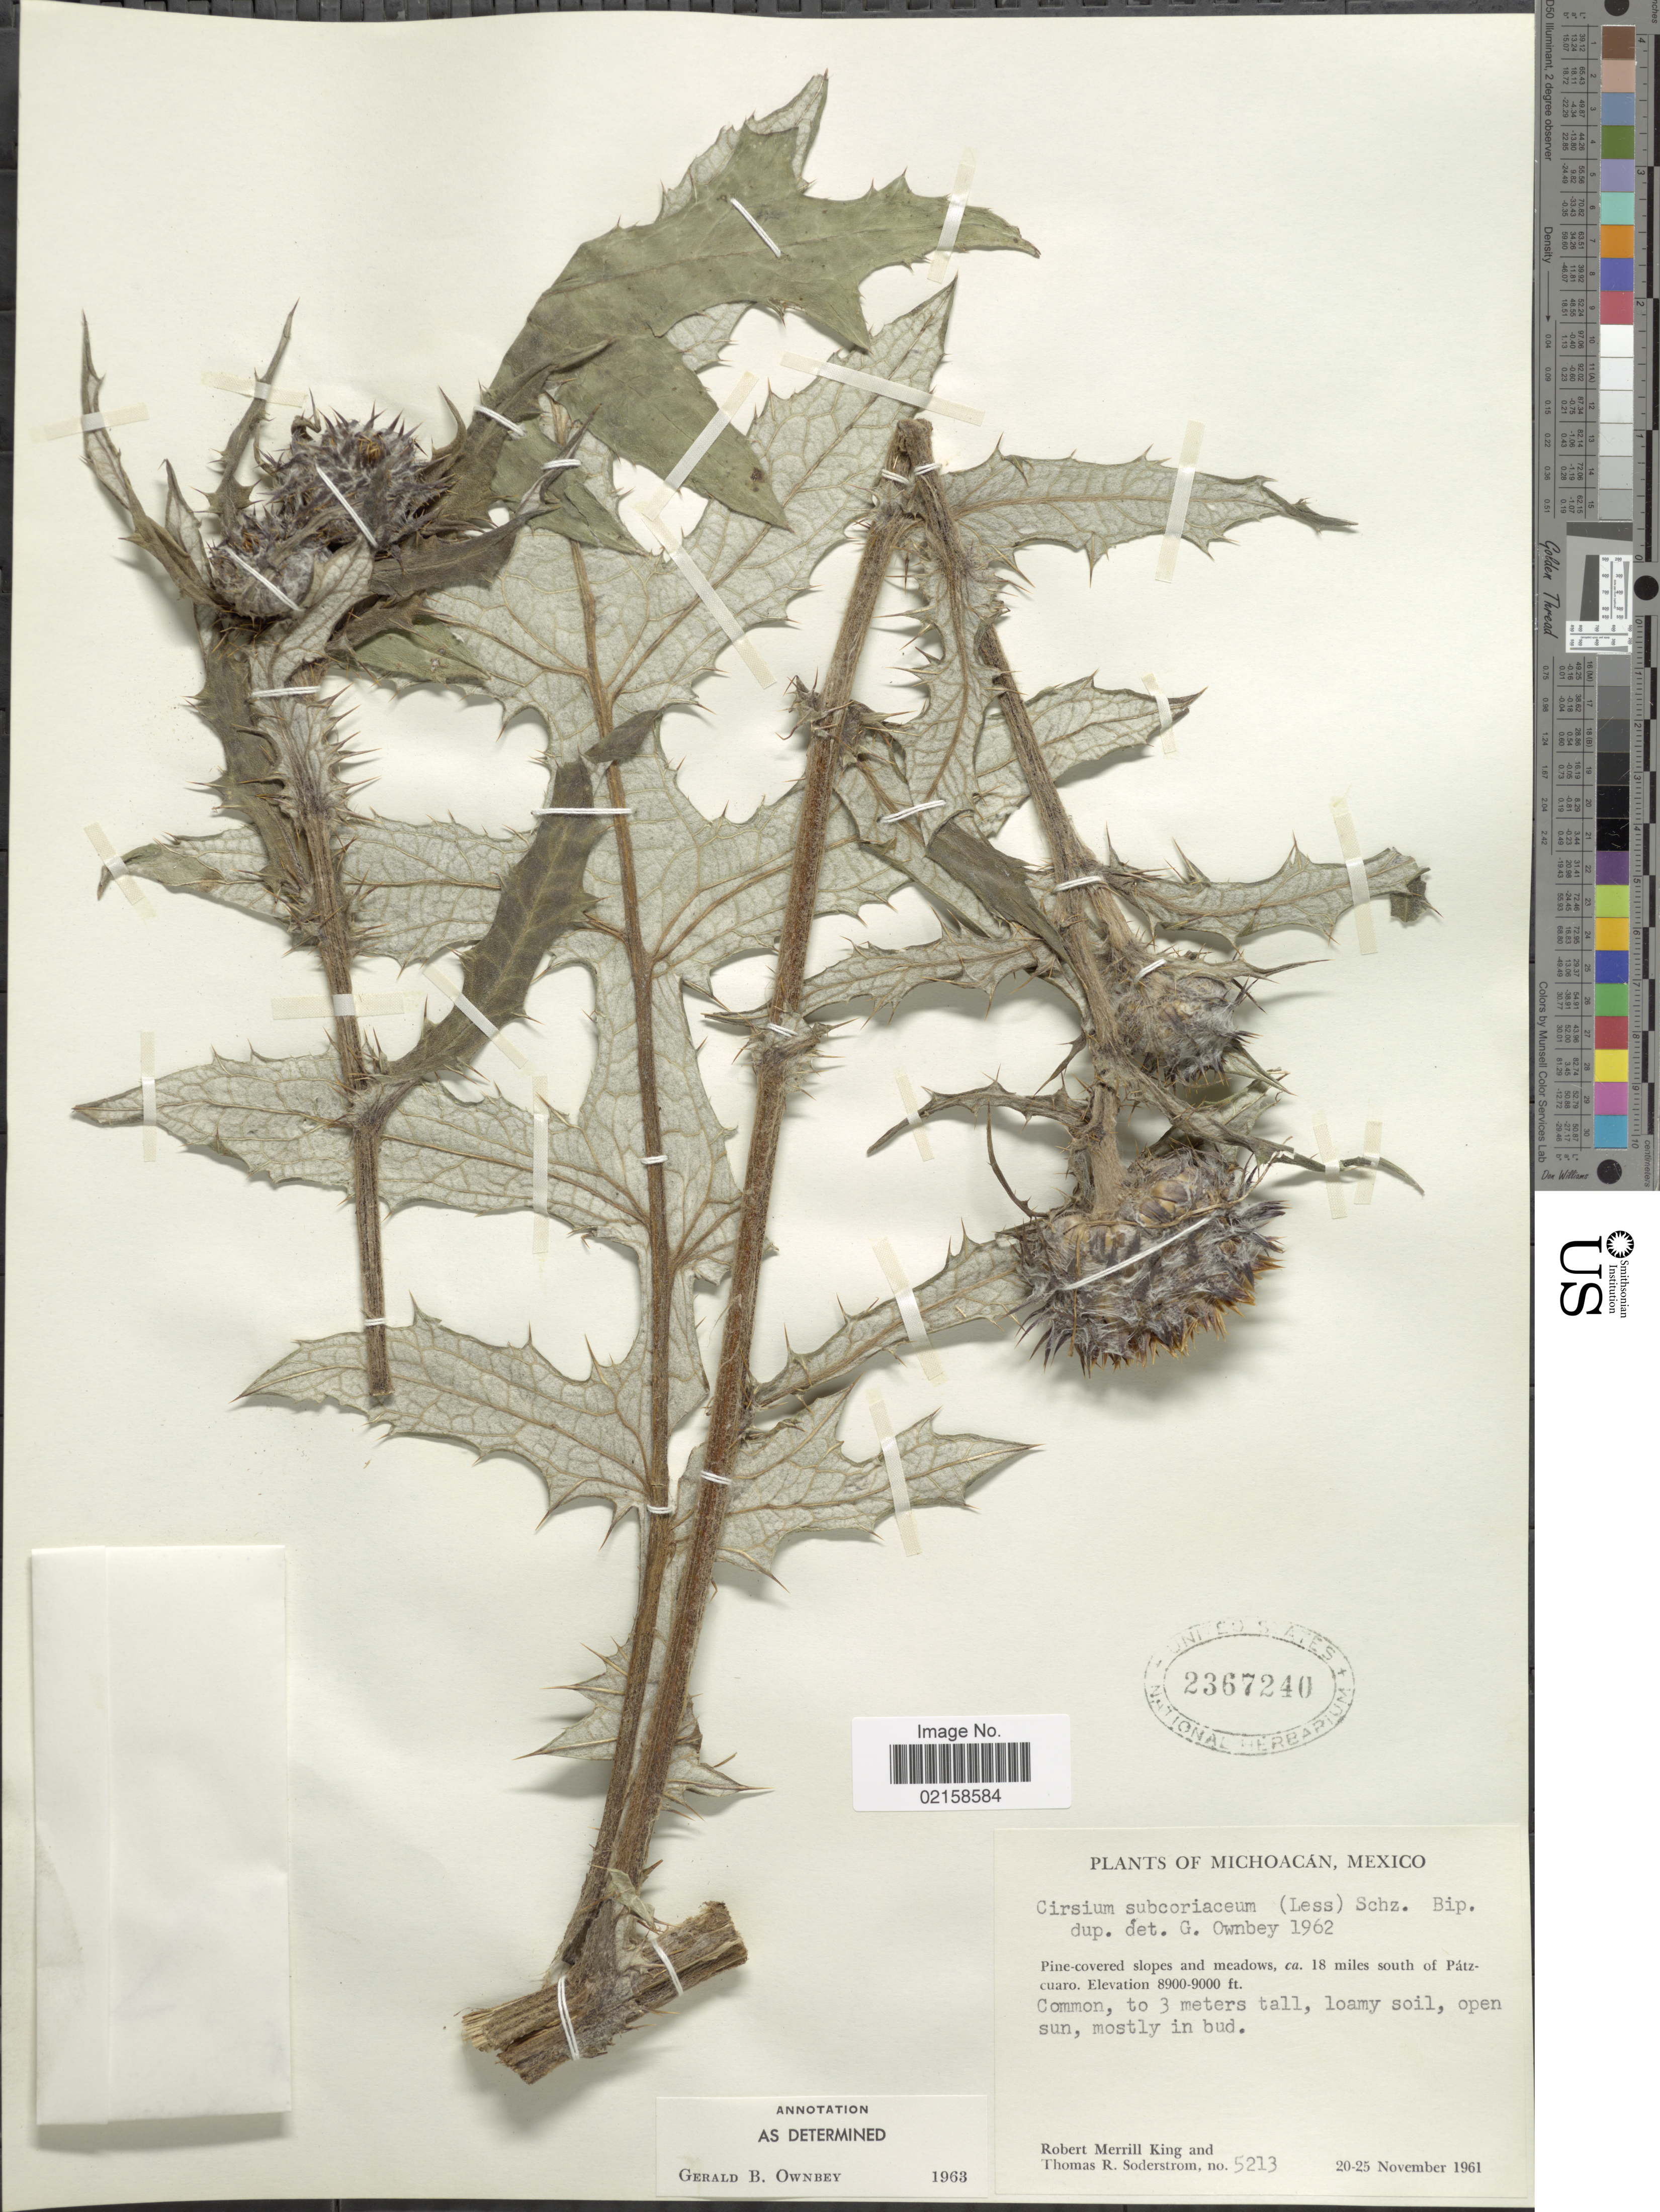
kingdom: Plantae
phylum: Tracheophyta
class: Magnoliopsida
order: Asterales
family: Asteraceae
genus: Cirsium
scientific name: Cirsium subcoriaceum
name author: (Less.) Sch. Bip.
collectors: R. M. King & T. R. Soderstrom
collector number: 5213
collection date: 1961-11-20/1961-11-25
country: Mexico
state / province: Michoacán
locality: Pine-covered slopes and meadows, ca. 18 miles south of Patzcuaro.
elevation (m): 2713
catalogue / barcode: US 2367240